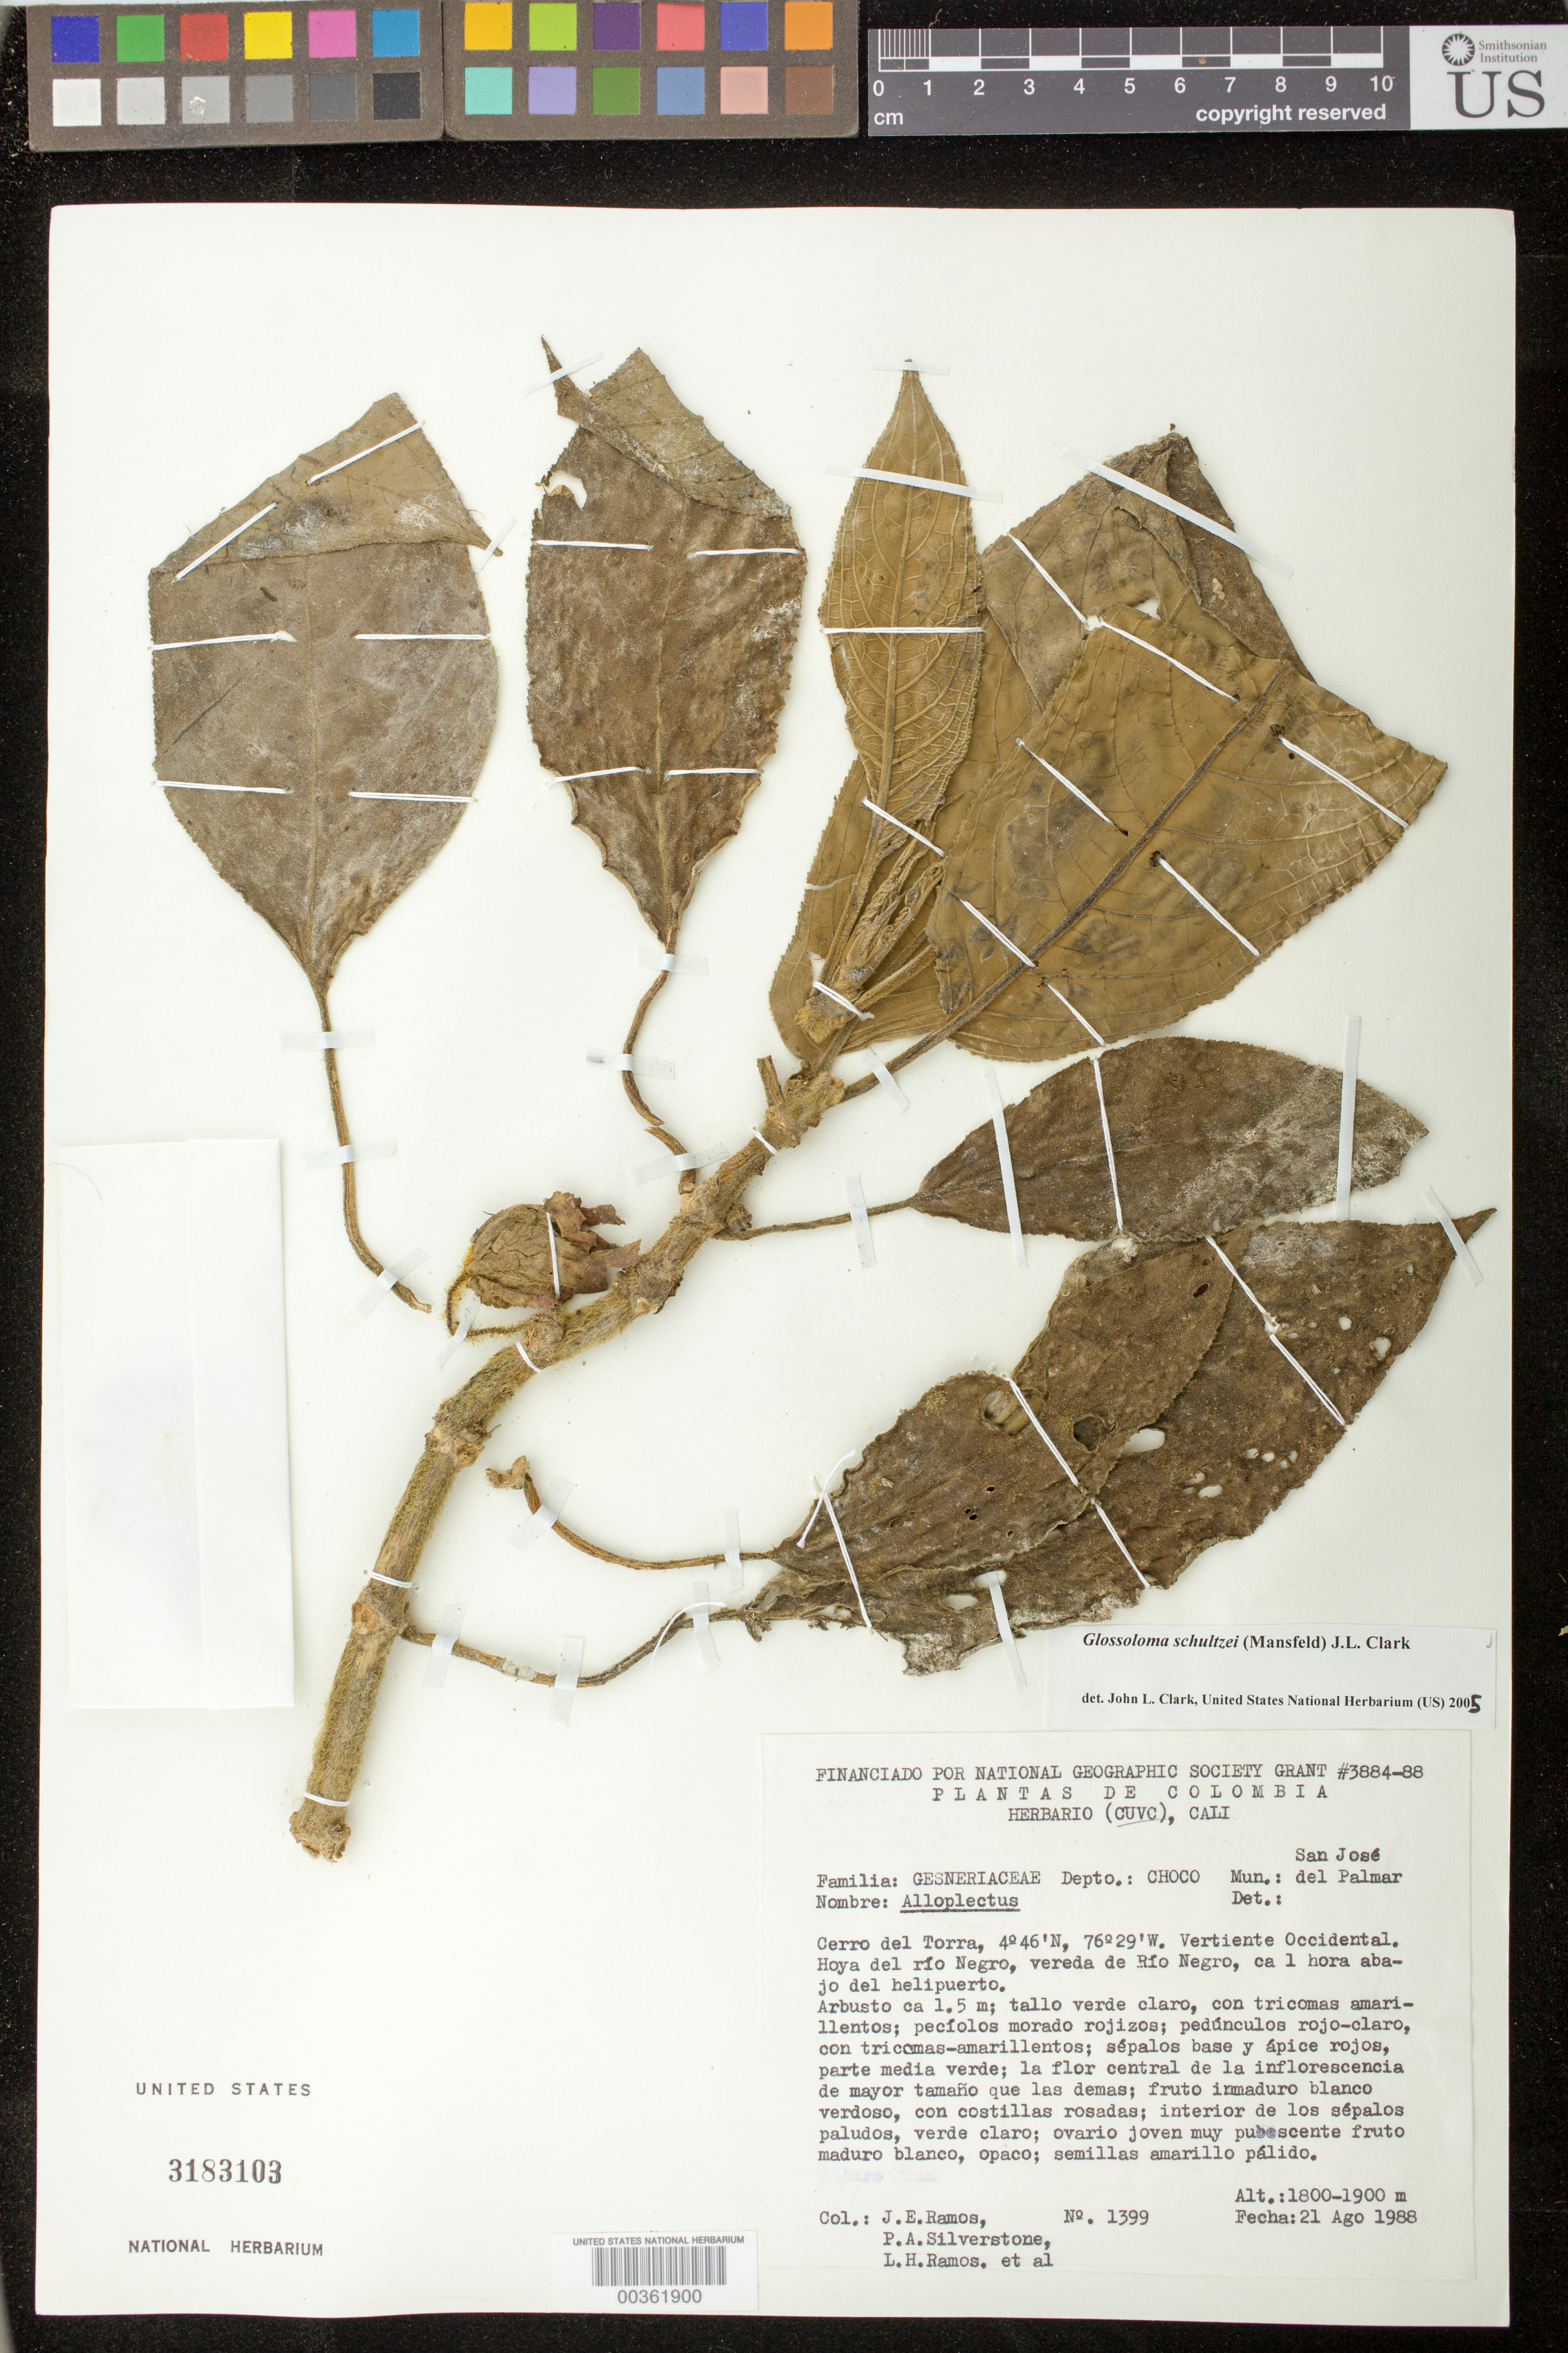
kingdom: Plantae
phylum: Tracheophyta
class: Magnoliopsida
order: Lamiales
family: Gesneriaceae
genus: Glossoloma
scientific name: Glossoloma schultzei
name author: (Mansf.) J.L. Clark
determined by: Clark, J. L., (SEL), The Marie Selby Botanical Garden (UNITED STATES)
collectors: J. E. Ramos, P. A. Silverstone-Sopkin, L. Ramos & et al.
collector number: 1399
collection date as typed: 21 Aug 1988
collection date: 1988-08-21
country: Colombia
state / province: Chocó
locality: San Jose del Palmar, Cerro del Torra, vertiente occidental, hoya del Rio Negro, vereda de Rio Negro, ...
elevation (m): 1800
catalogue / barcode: US 3183103